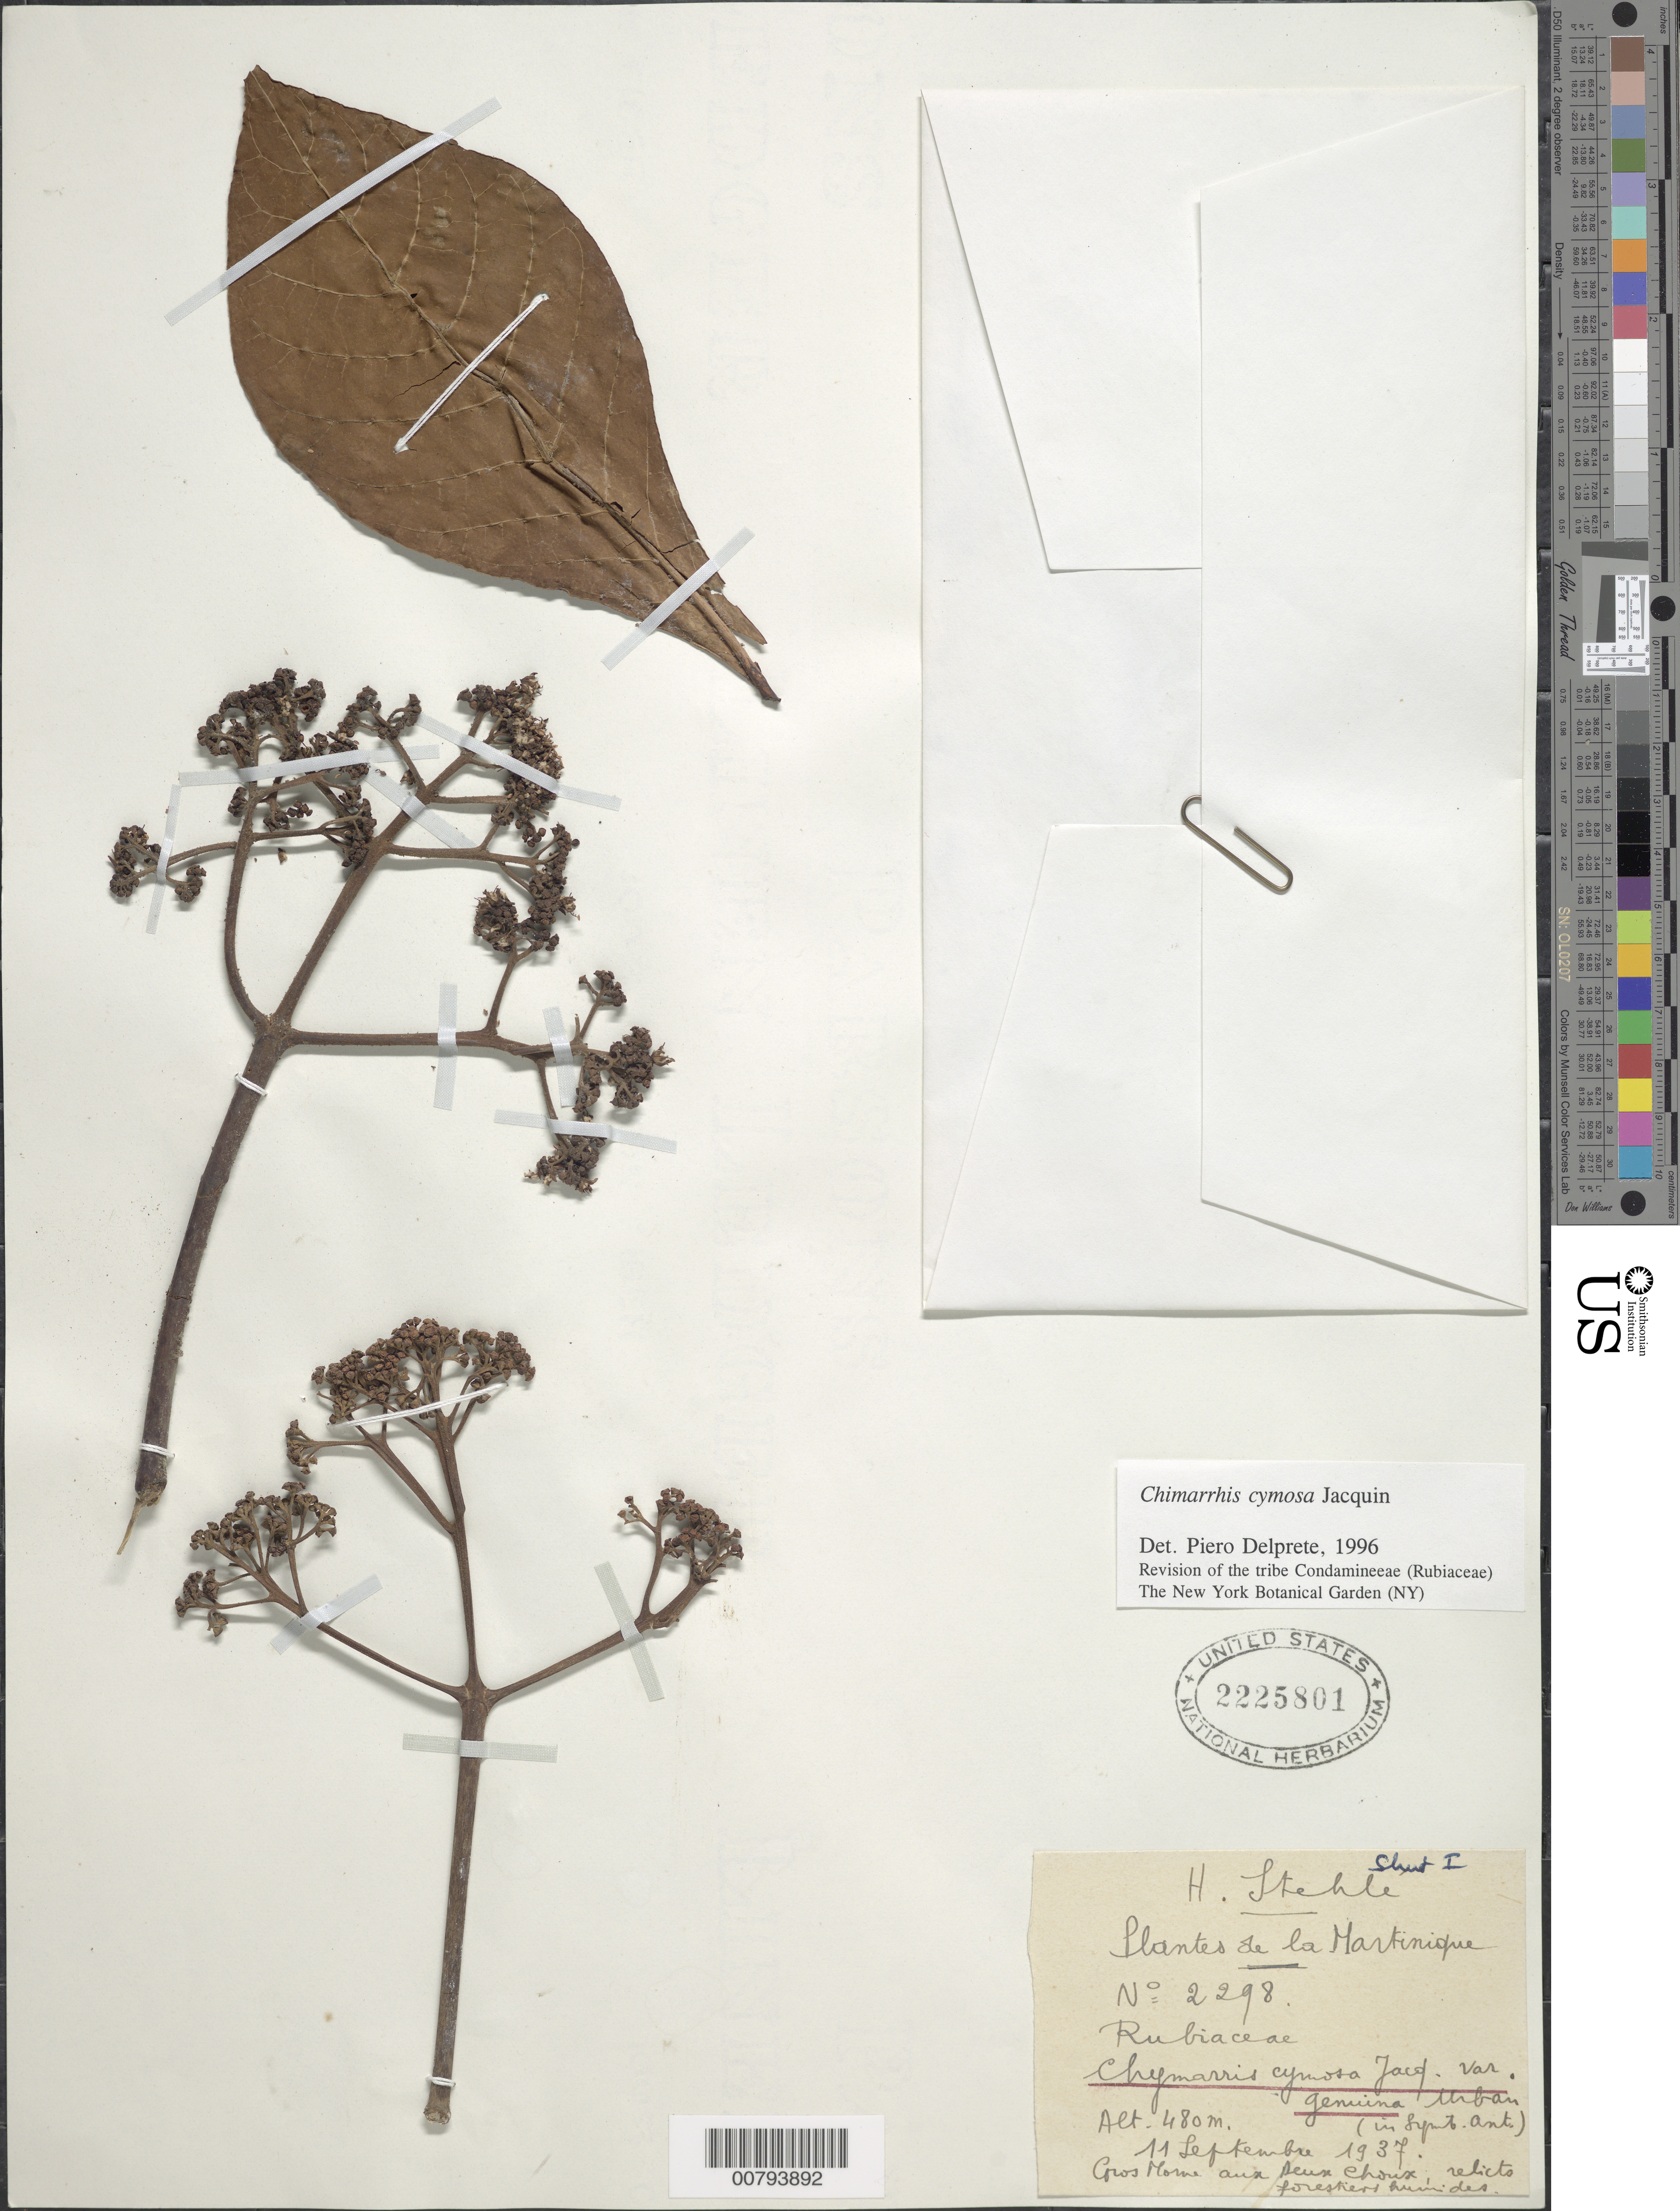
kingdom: Plantae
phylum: Tracheophyta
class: Magnoliopsida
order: Gentianales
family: Rubiaceae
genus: Chimarrhis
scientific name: Chimarrhis cymosa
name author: Jacq.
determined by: Delprete, P. G., Herb. de Guyane Cay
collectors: H. Stehlé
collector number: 2298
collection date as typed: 11 Sep 1937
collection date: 1937-09-11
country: Martinique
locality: Gros Morne aux Deux Choux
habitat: Relicts forestiers húmides (Rainforest)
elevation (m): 480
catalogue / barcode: US 2225801